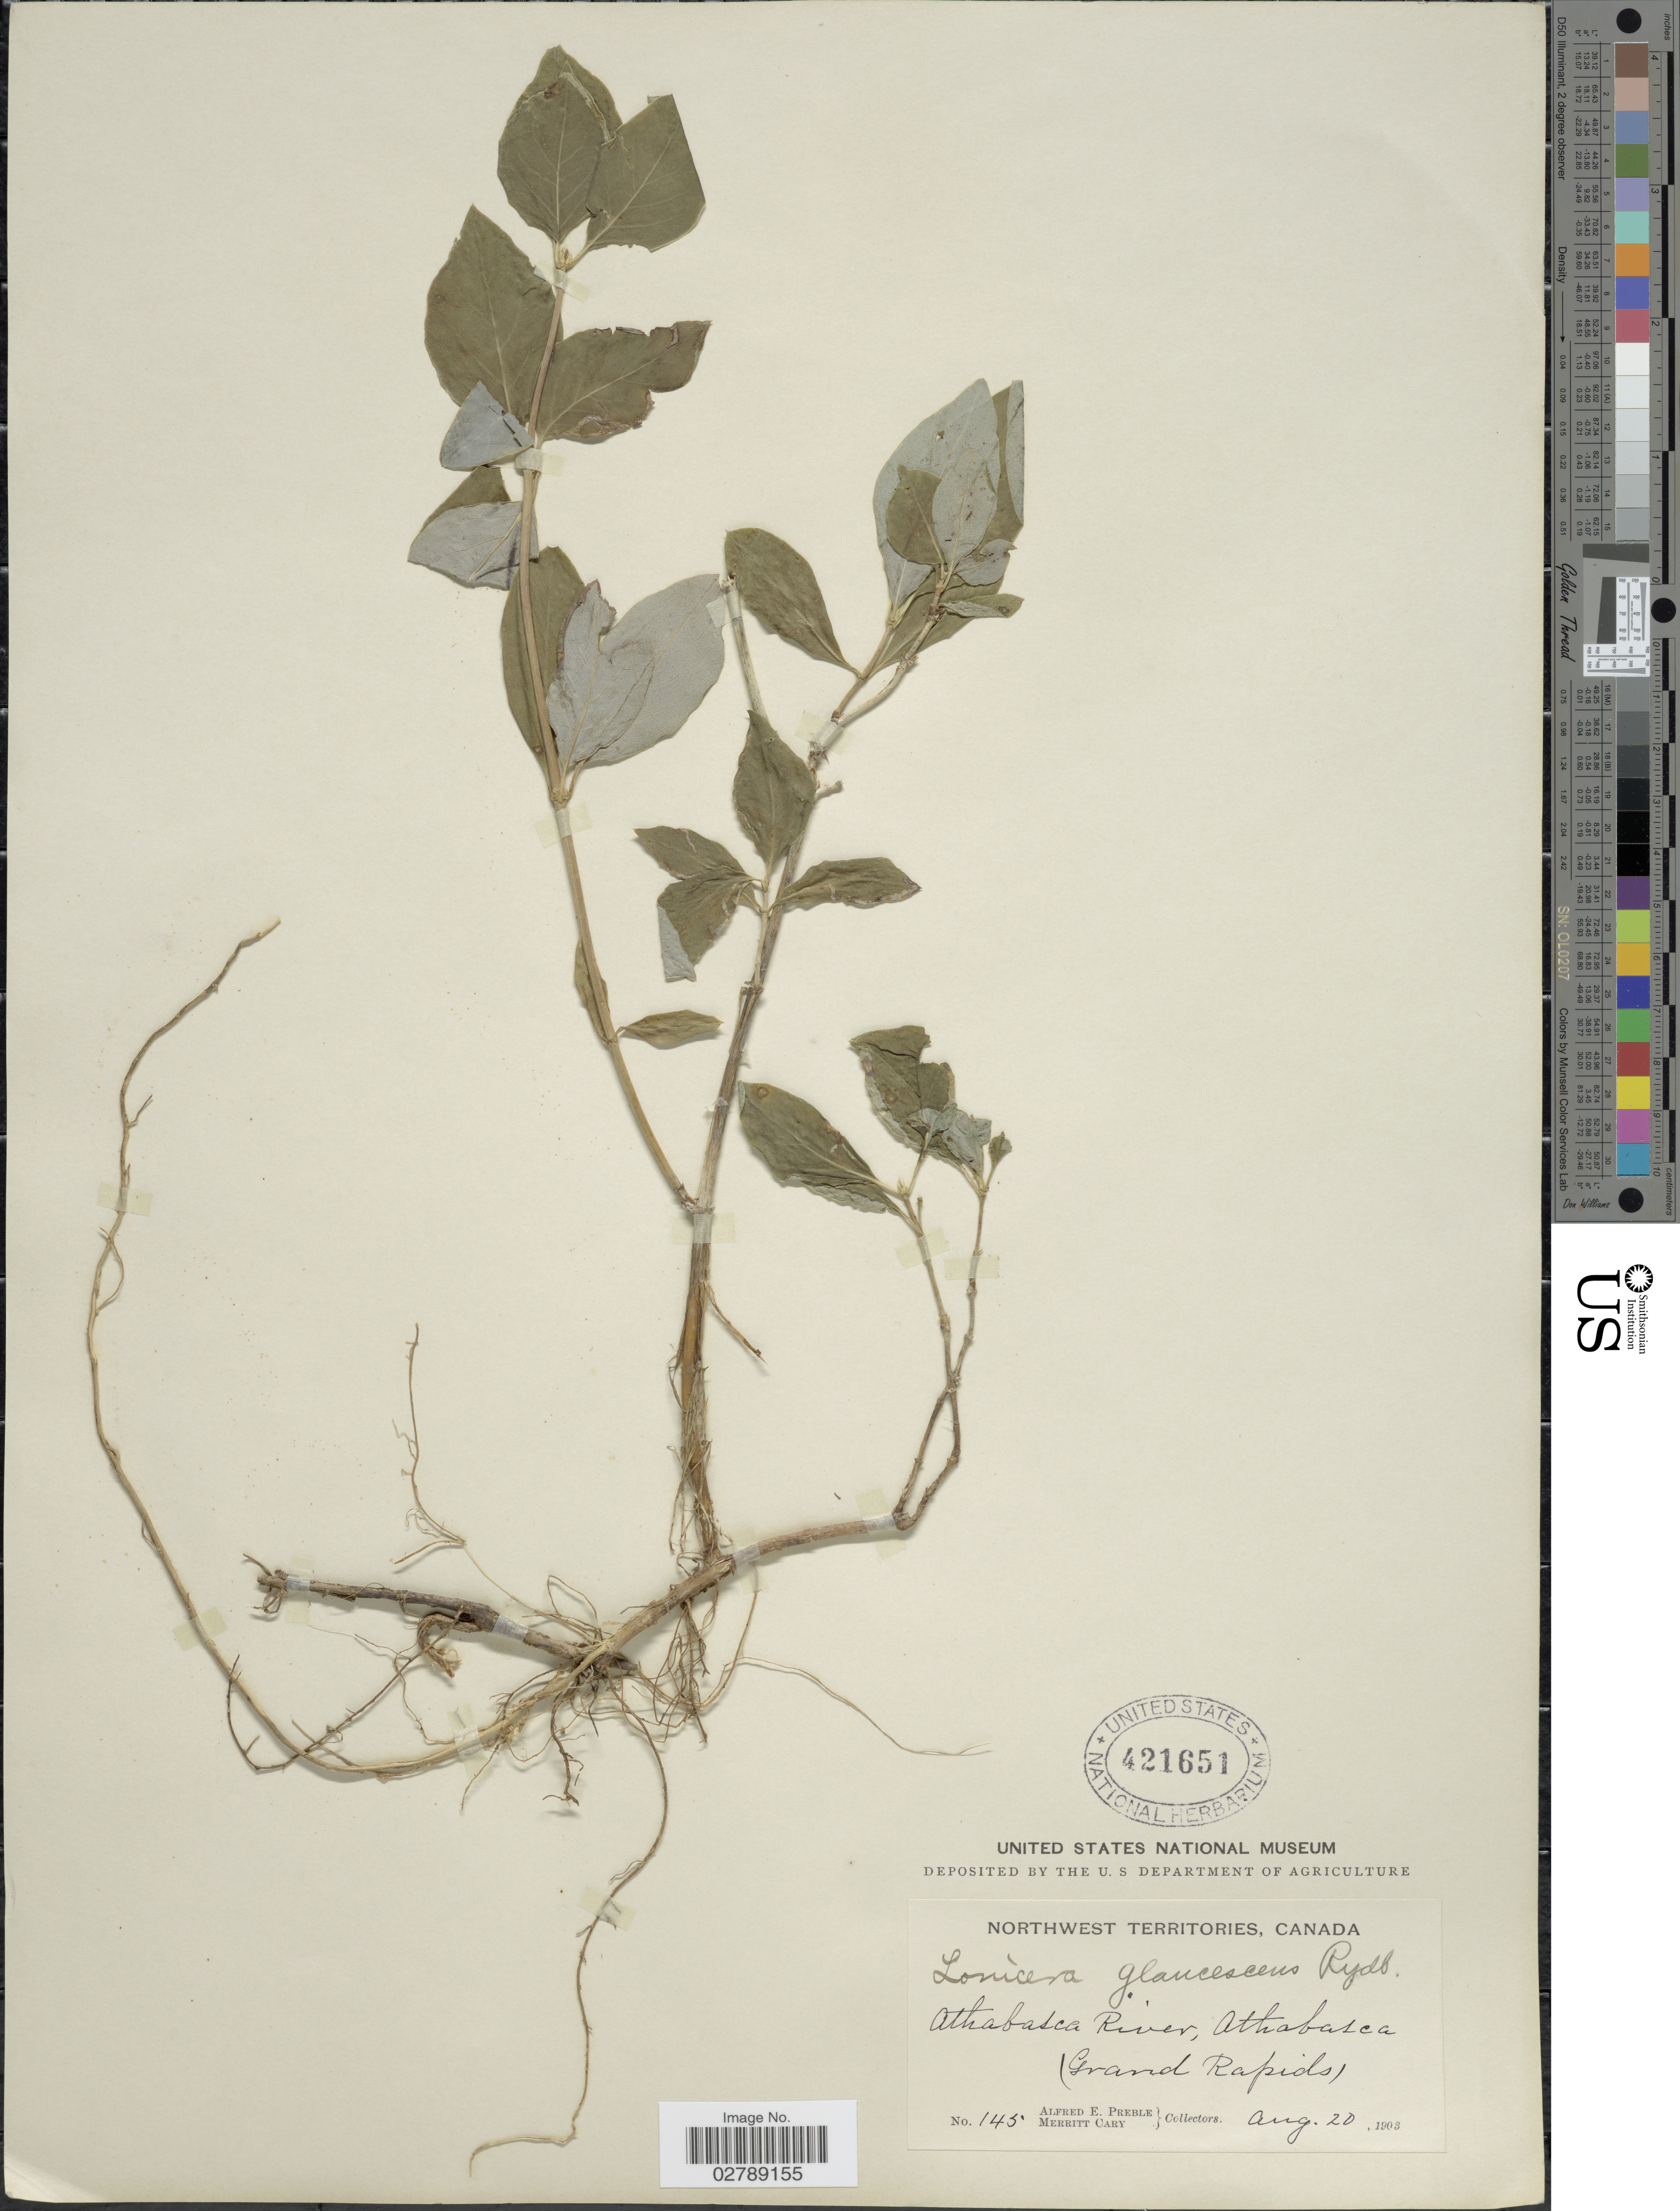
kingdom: Plantae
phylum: Tracheophyta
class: Magnoliopsida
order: Dipsacales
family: Caprifoliaceae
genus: Lonicera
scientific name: Lonicera dioica var. glaucescens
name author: (Rydb.) Butters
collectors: A. Preble & M. Cary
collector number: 145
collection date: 1903-08-20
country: Canada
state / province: Northwest Territories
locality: Athabasca River. Athabasca. (Grand Rapids).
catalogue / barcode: US 421651